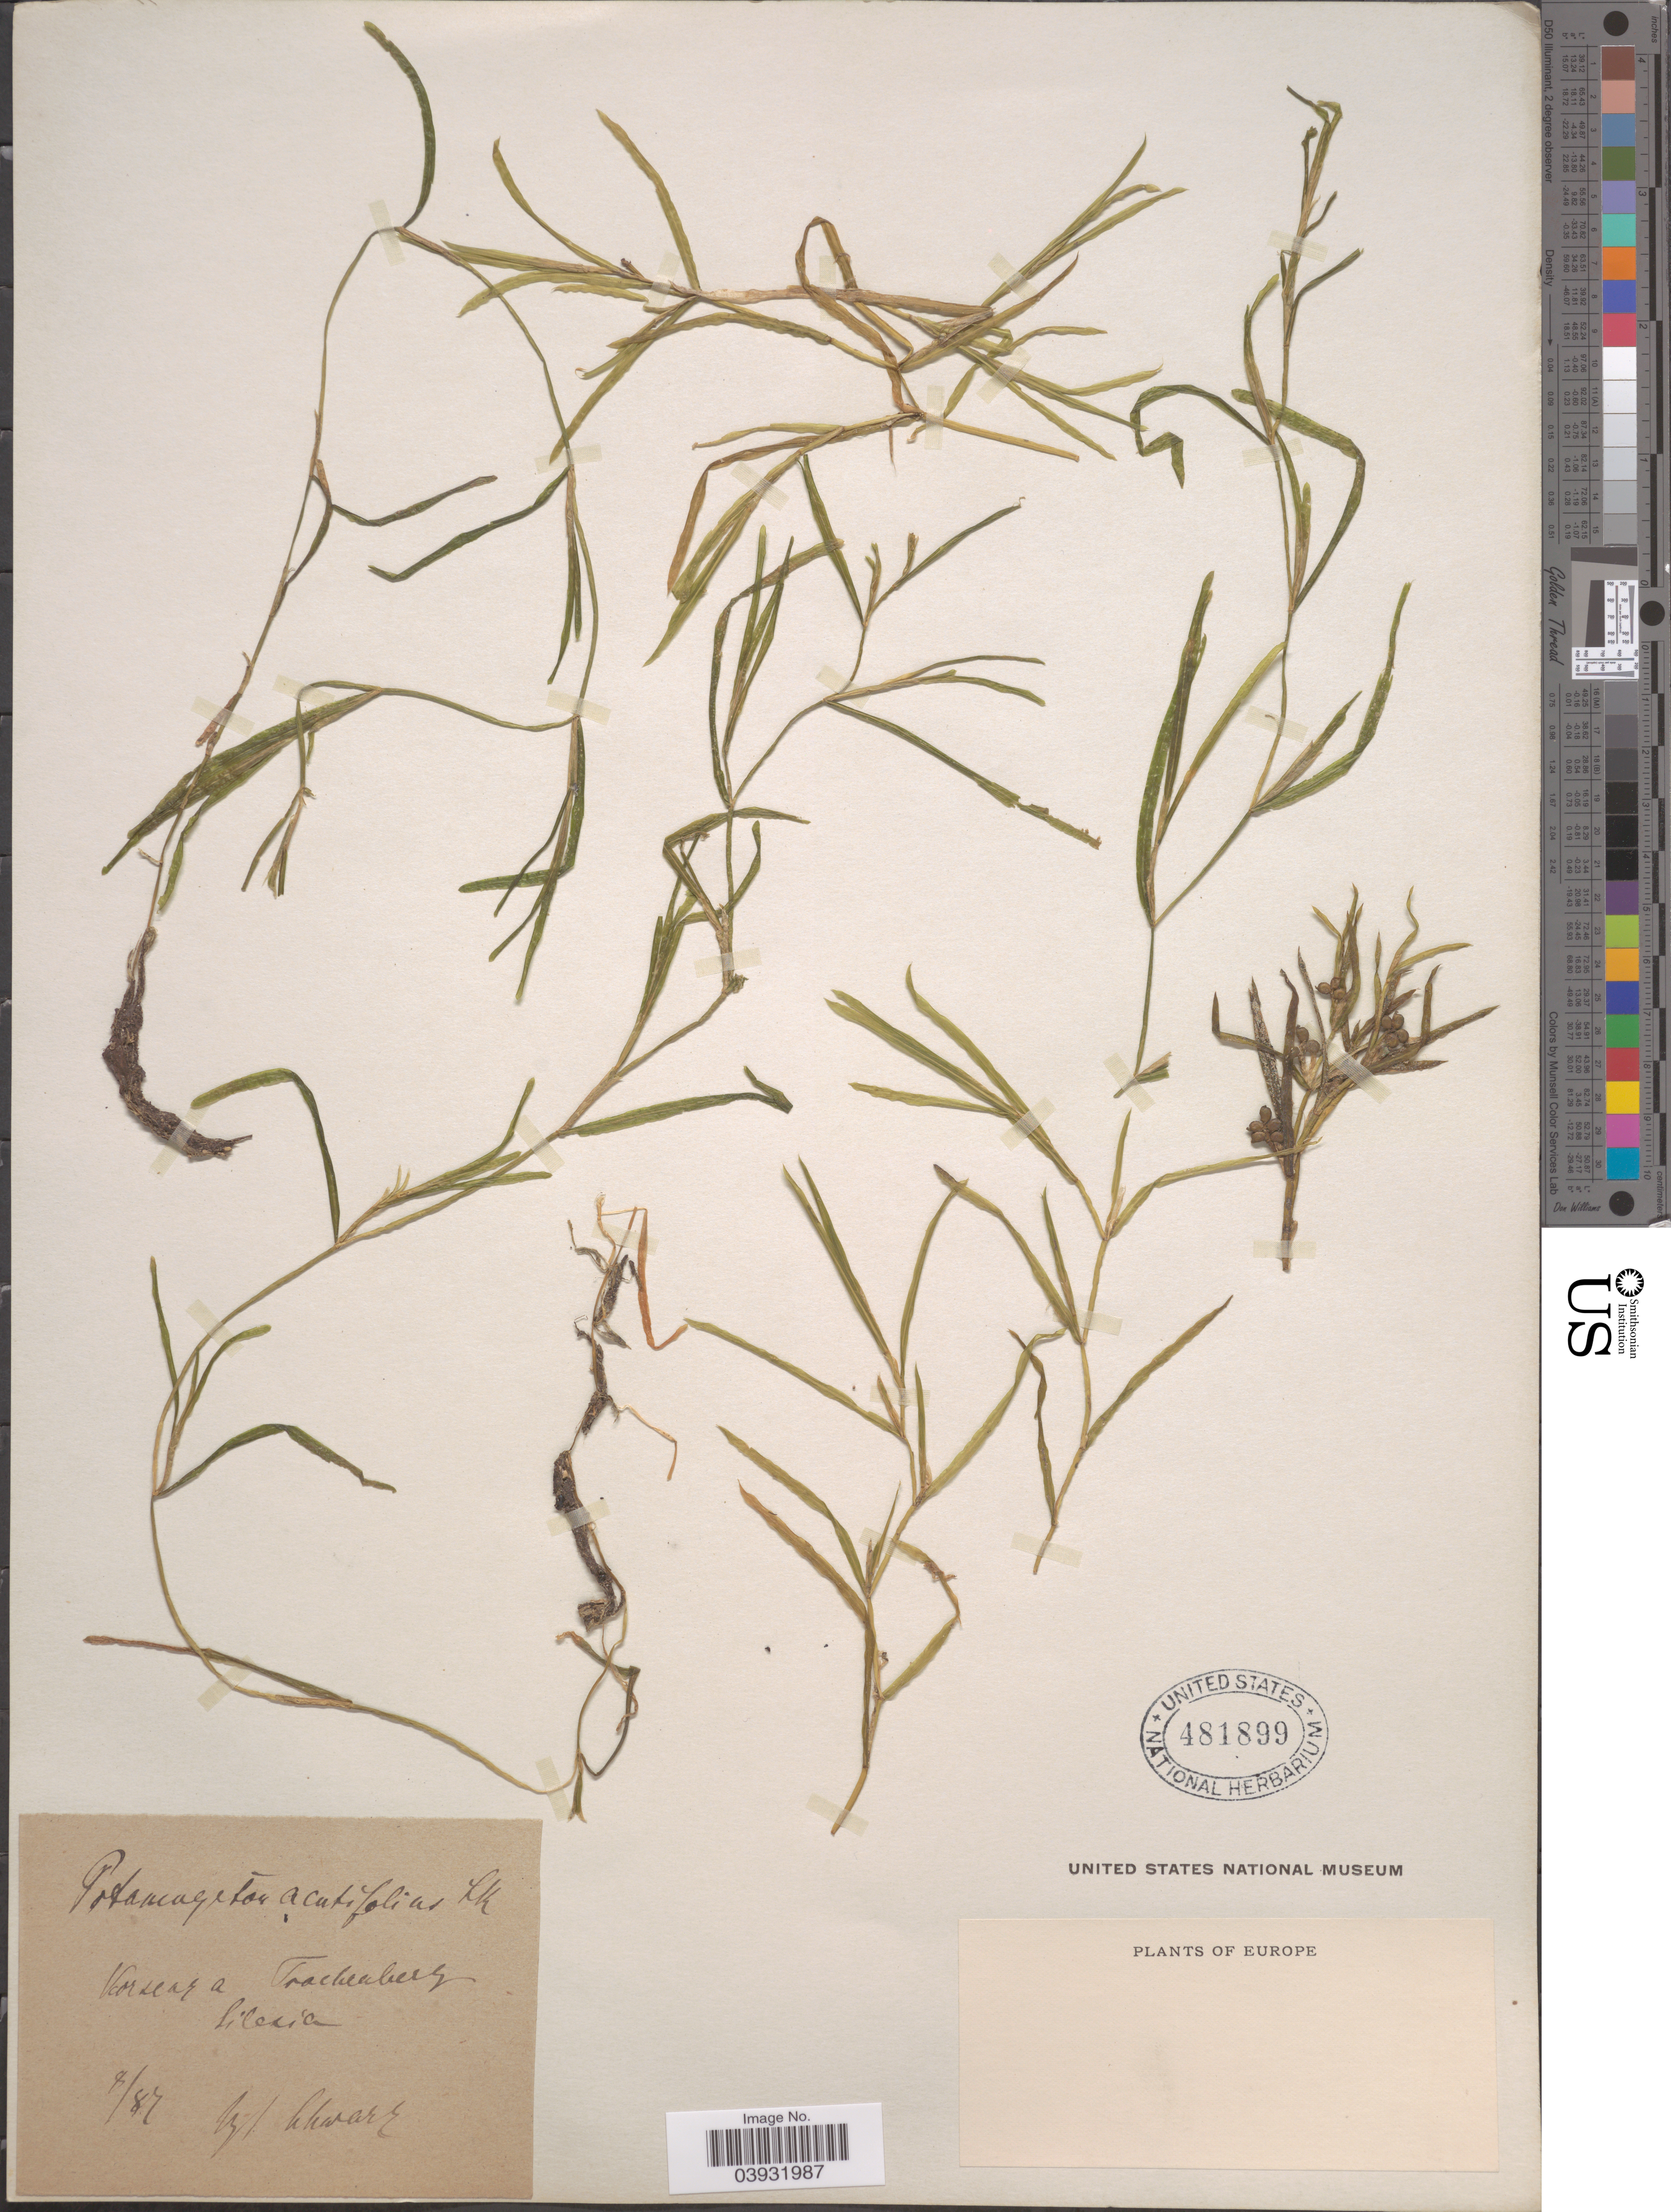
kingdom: Plantae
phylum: Tracheophyta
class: Liliopsida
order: Alismatales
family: Potamogetonaceae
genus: Potamogeton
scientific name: Potamogeton acutifolius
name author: Link ex Roem. & Schult.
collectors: -. Schwarz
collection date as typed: Transcribed d/m/y: /9/87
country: Poland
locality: Europe. Vorseaya [interpreted] Trachenberg. Silesia.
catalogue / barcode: US 481899